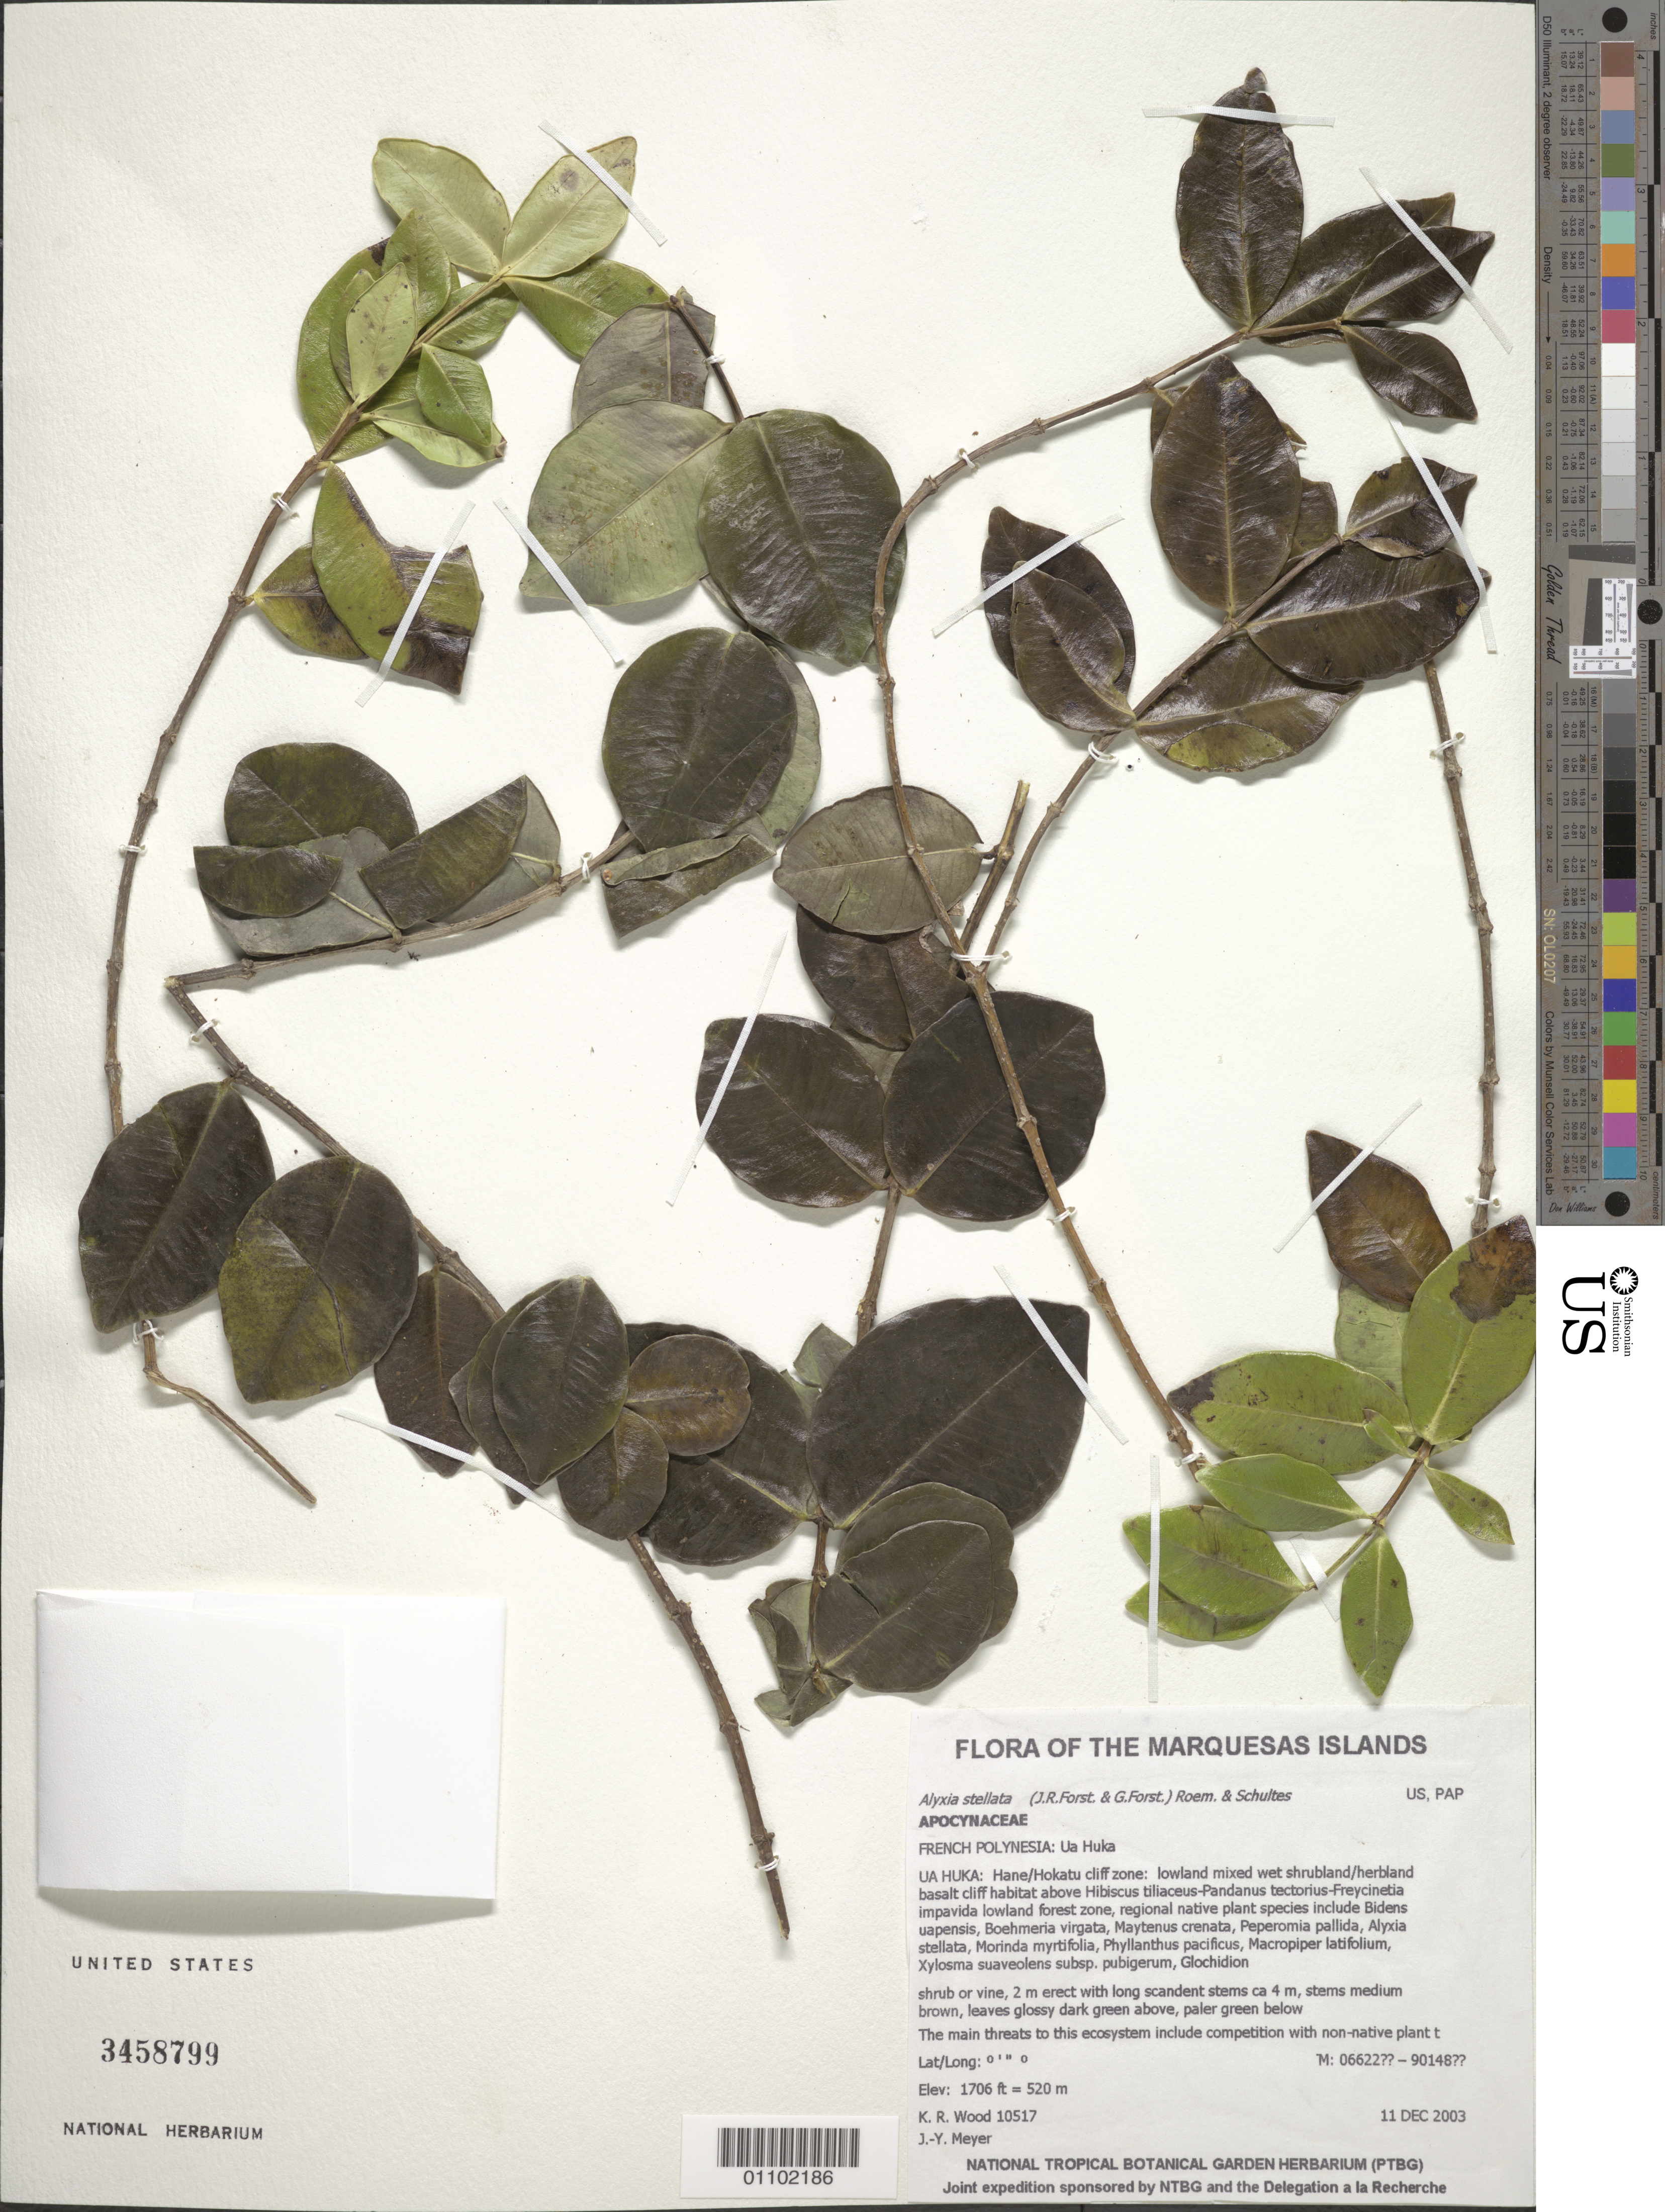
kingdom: Plantae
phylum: Tracheophyta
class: Magnoliopsida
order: Gentianales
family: Apocynaceae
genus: Alyxia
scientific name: Alyxia stellata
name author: (J.R. Forst. & G. Forst.) Roem. & Schult.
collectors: K. R. Wood & J.-Y. Meyer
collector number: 10517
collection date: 2003-12-11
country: French Polynesia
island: Ua Huka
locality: Hane/Hokatu cliff zone: lowland mixed wet shrubland/herbland basalt cliff habitat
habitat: Ridge and cliff, E aspect, steep slope, scattered, mesic to wet. Above Hibiscus tiliaceus-Pandanus tectorius-Freycinetia impavida lowland forest zone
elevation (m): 520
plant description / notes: Competition with non-native plant taxa such as Psidium guajava, Ageratum conyzoides, Zingiber zerumbet, Paspalum conjugatum, Coffea arabica, Oplismenus compositus, and Kyllinga brevifolia, other less invasive non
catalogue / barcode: US 3458799